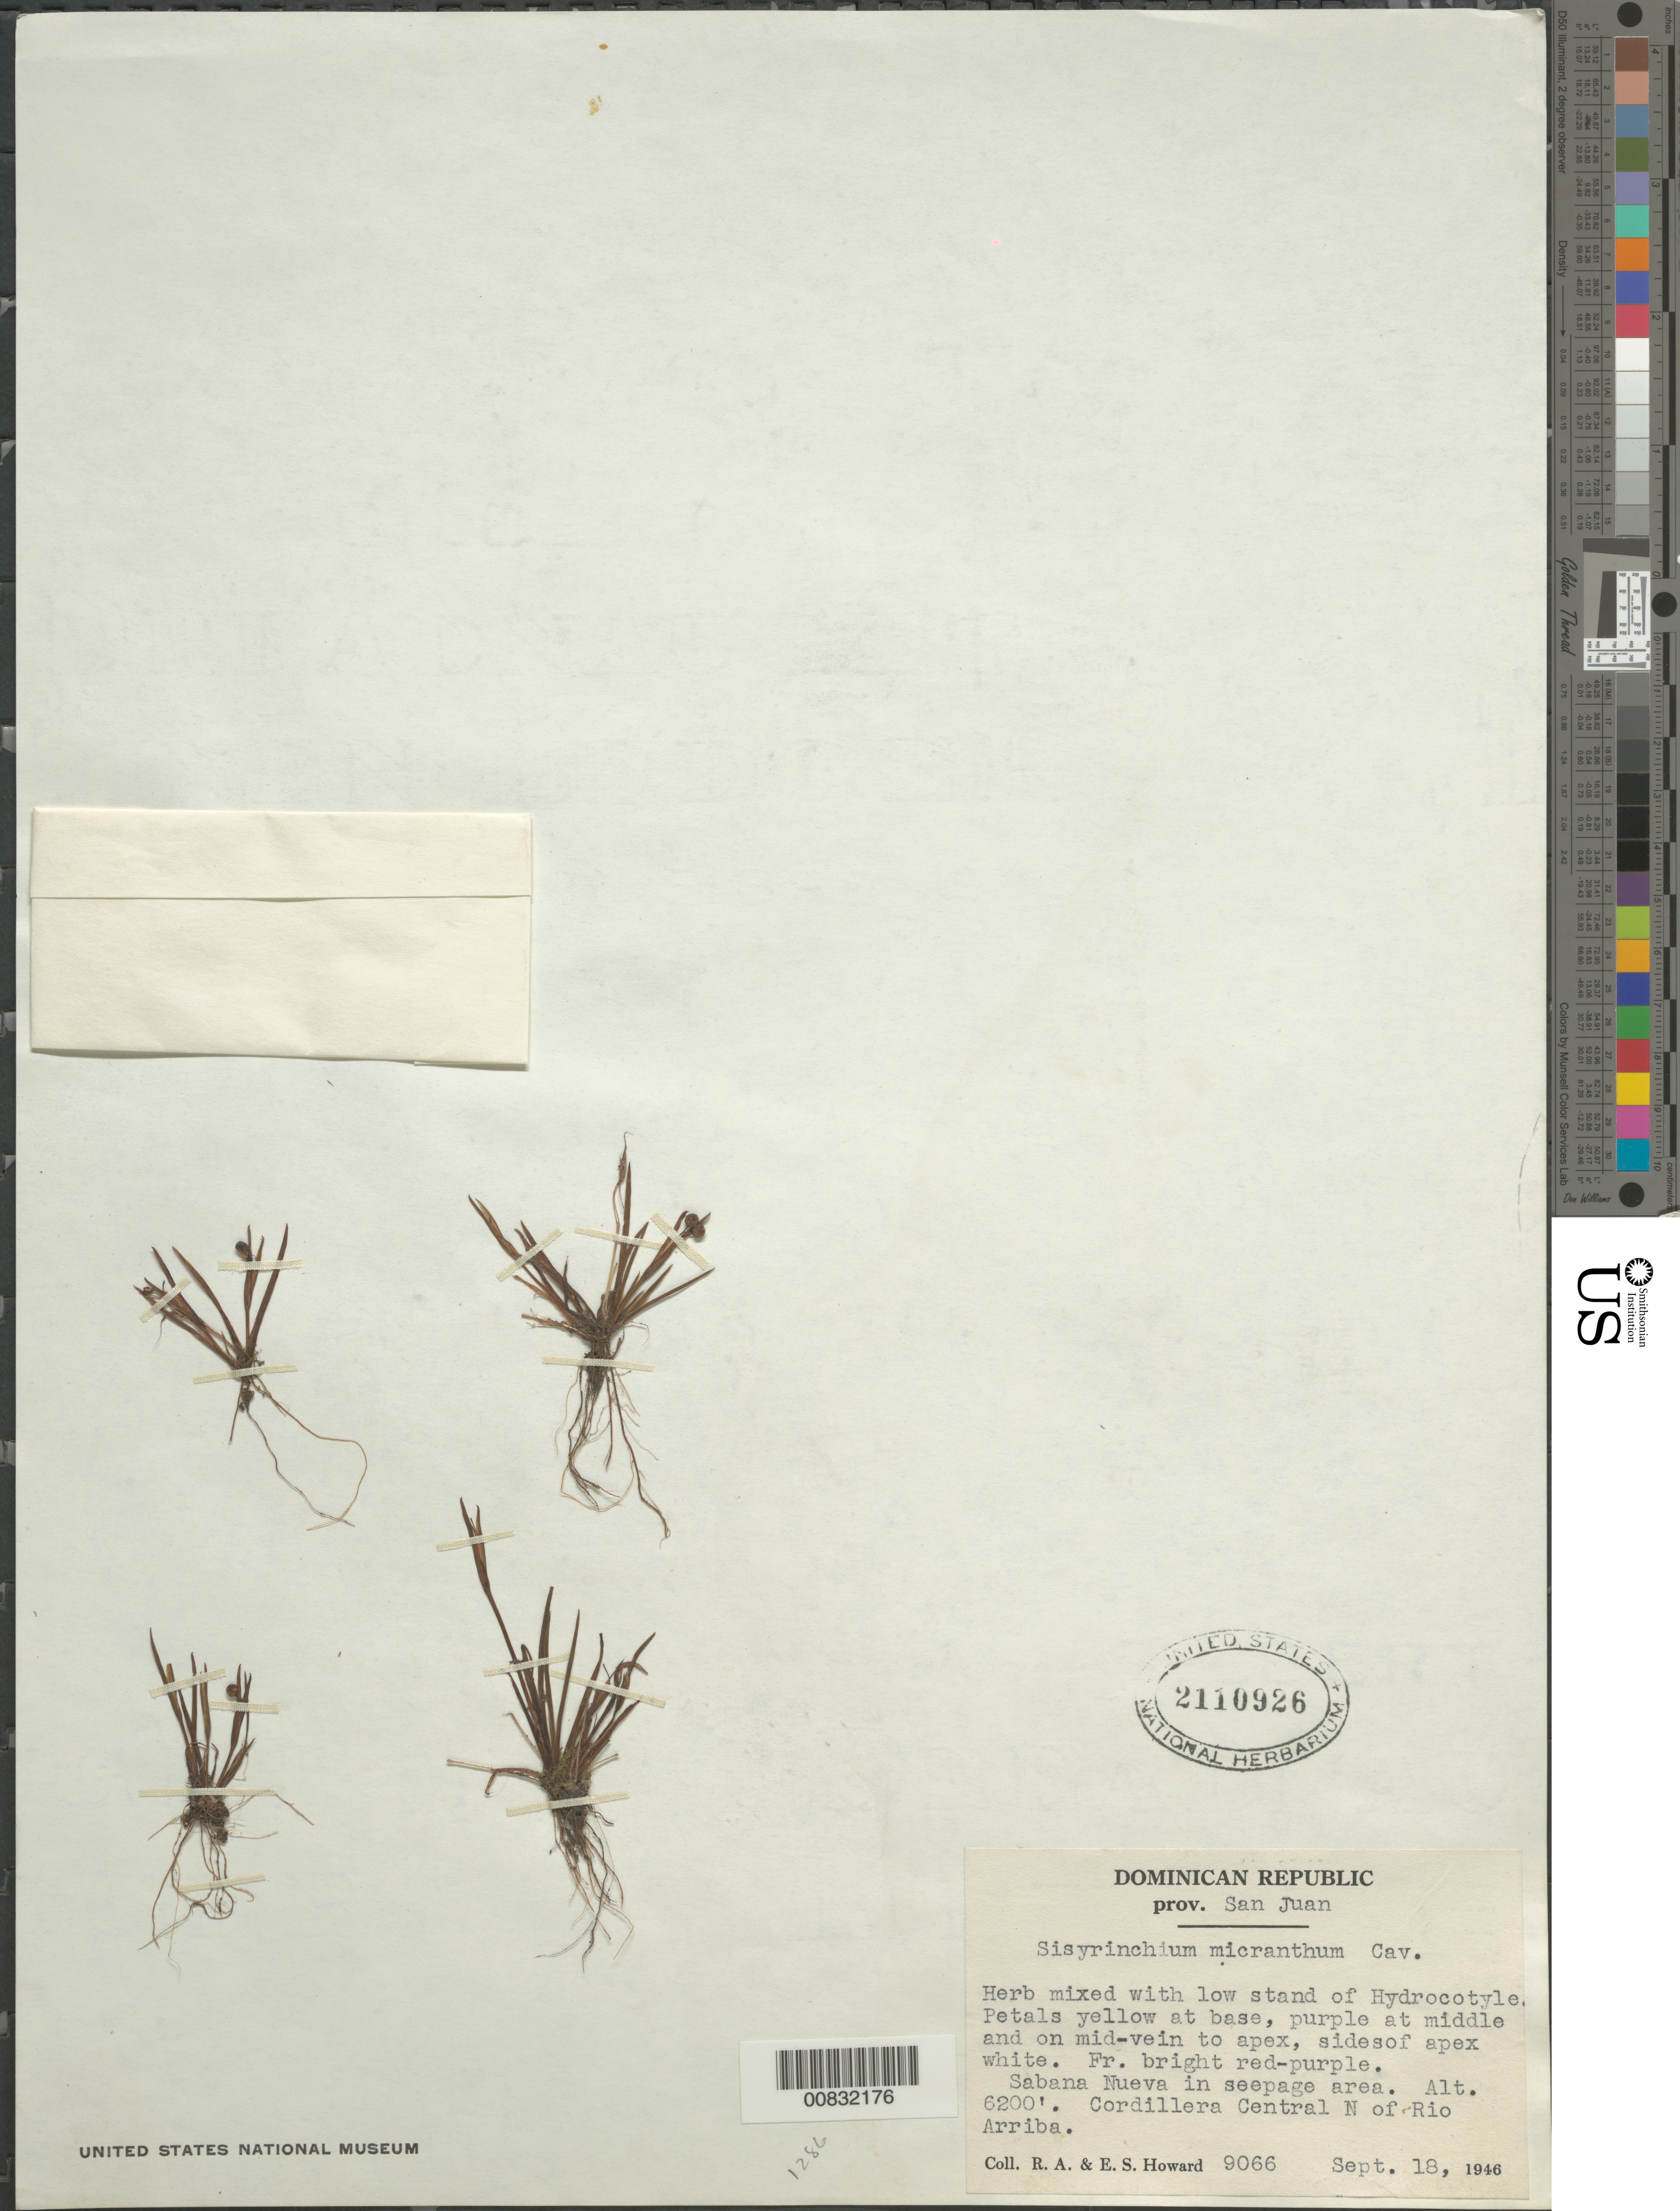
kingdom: Plantae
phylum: Tracheophyta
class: Liliopsida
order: Asparagales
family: Iridaceae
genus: Sisyrinchium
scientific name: Sisyrinchium micranthum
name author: Cav.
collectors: R. A. Howard & E. S. Howard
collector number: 9066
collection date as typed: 18 Sep 1946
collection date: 1946-09-18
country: Dominican Republic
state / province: San Juan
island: Hispaniola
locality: Sabana Nueva. Cordillera Central N of Río Arriba.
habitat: In seepage area. Mixed with low stand of Hydrocotyle.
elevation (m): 1890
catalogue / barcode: US 2110926